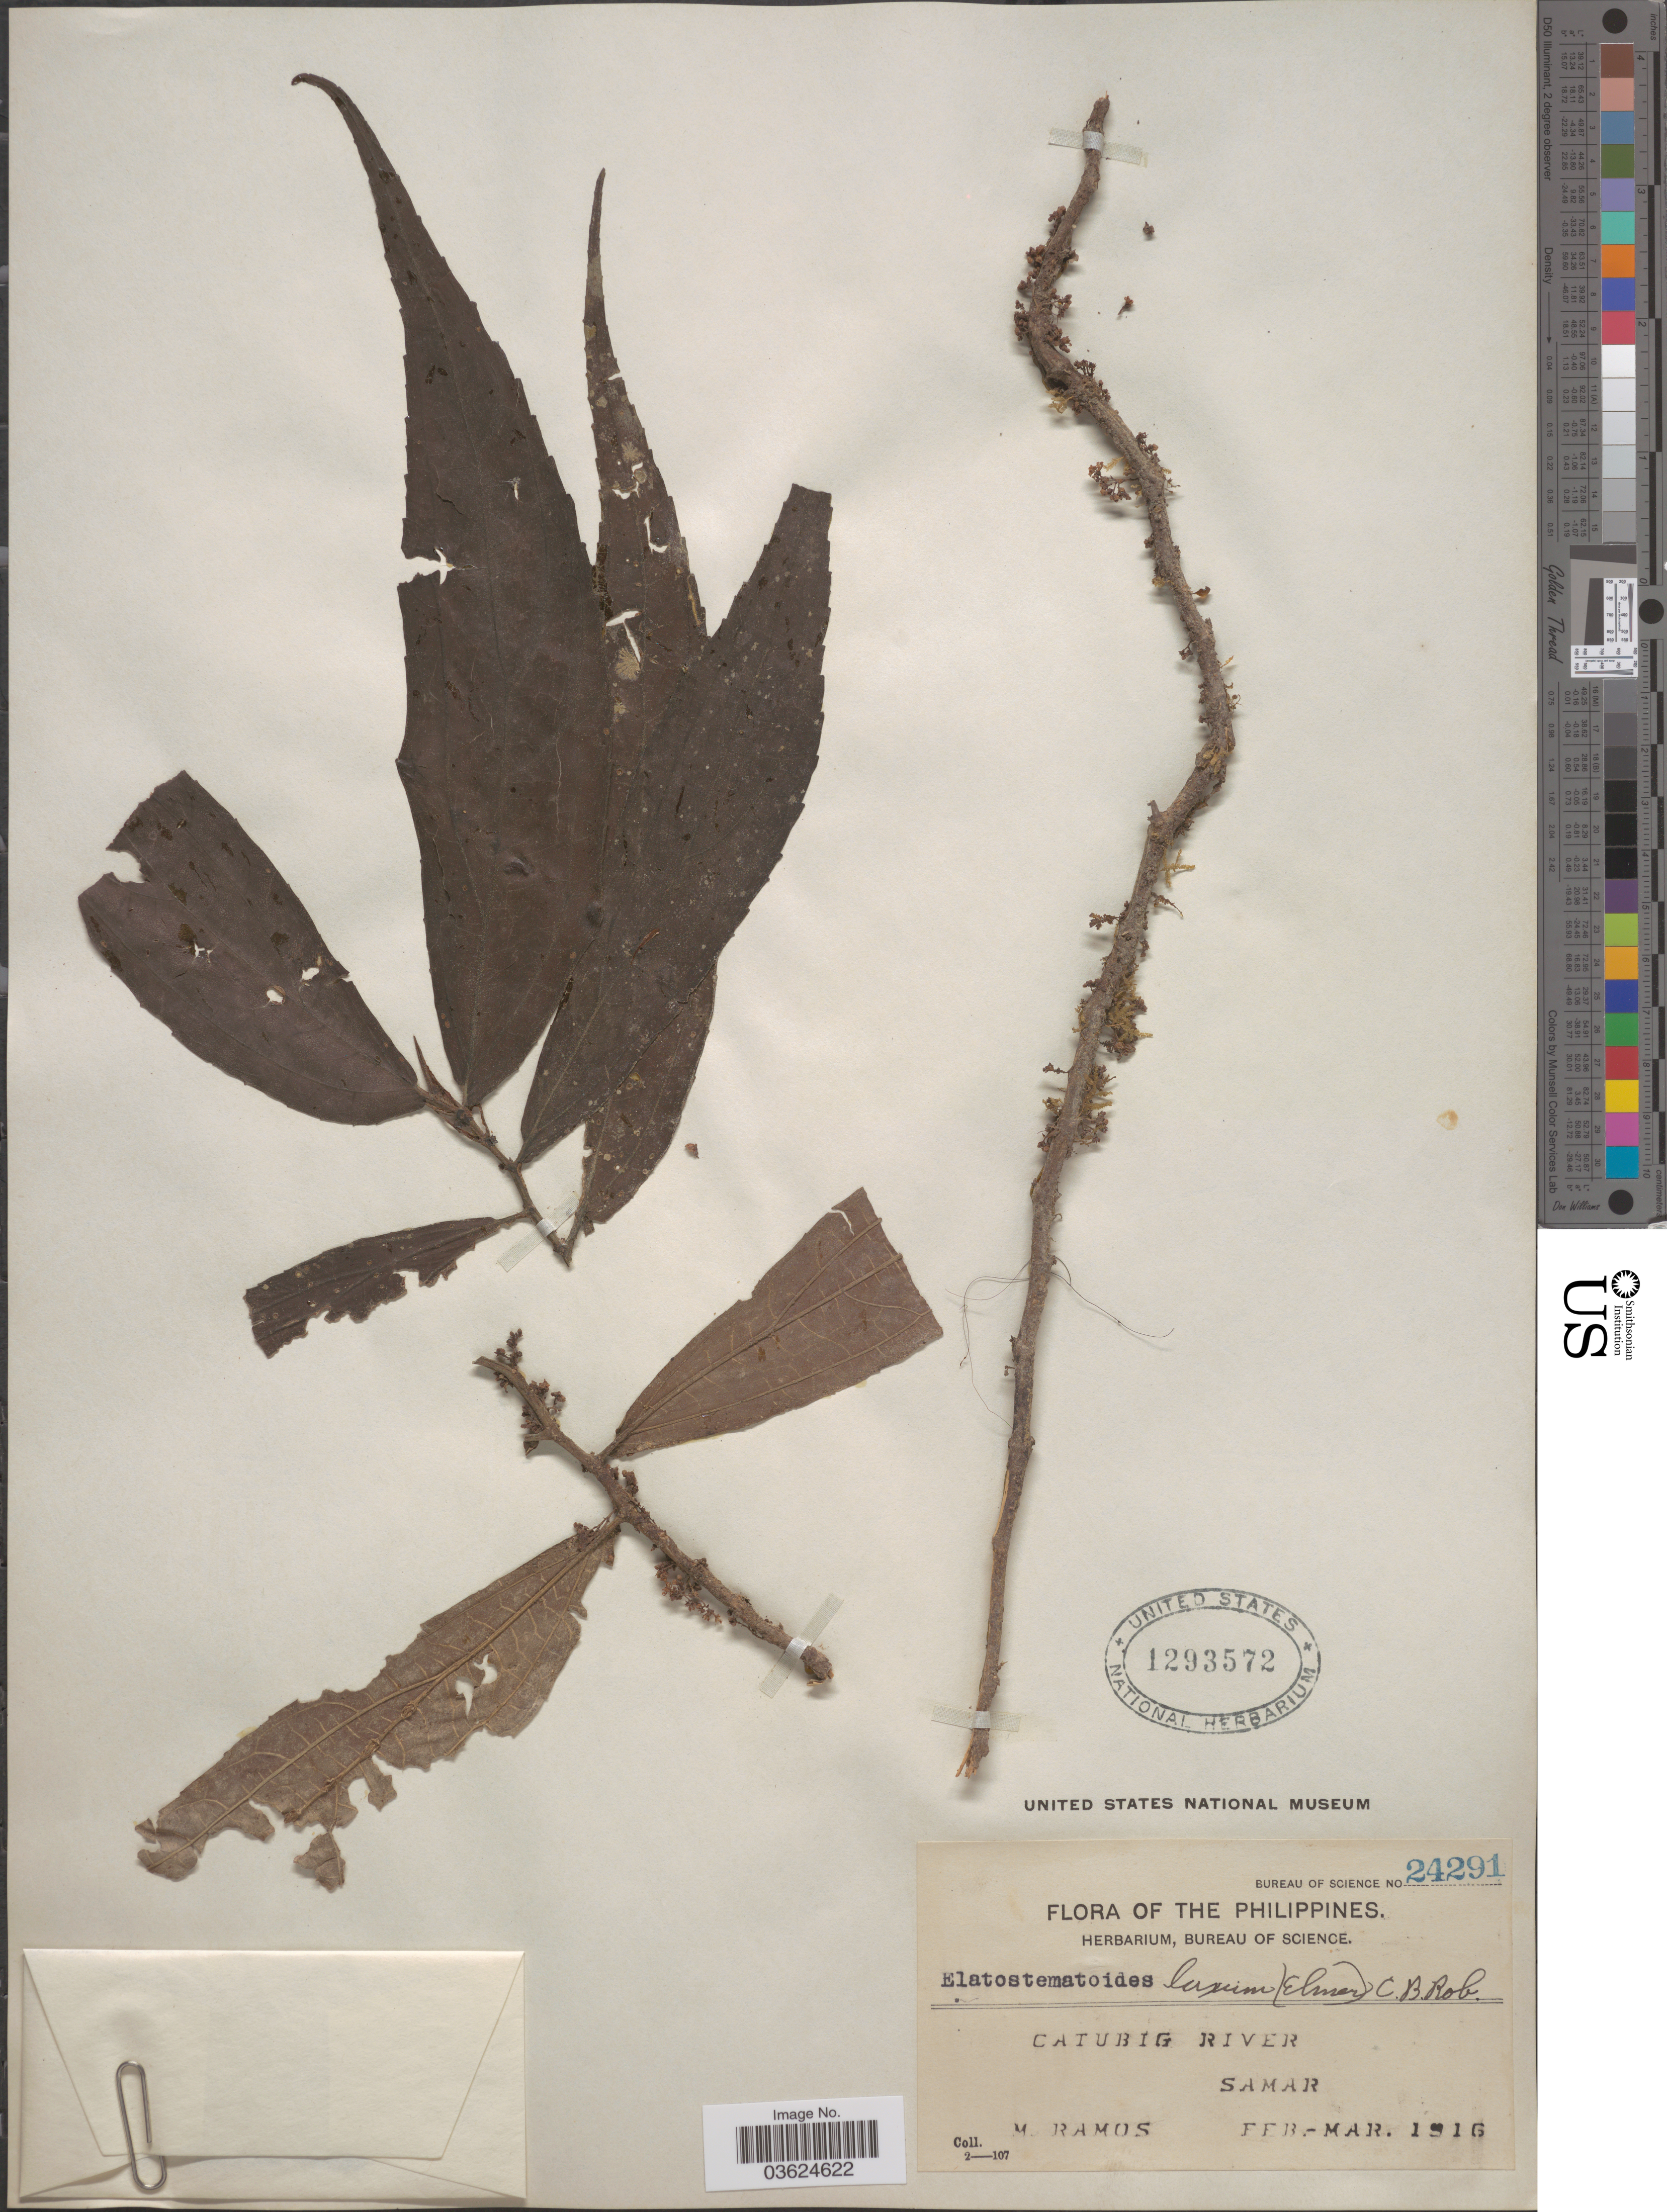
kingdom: Plantae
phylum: Tracheophyta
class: Magnoliopsida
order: Rosales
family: Urticaceae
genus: Elatostematoides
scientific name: Elatostematoides laxum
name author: (Elmer) C.B. Rob.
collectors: M. Ramos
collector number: Bureau of Science 24291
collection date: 1916-02/1916-03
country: Philippines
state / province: Eastern Visayas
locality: Catubig River, Samar.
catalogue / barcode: US 1293572